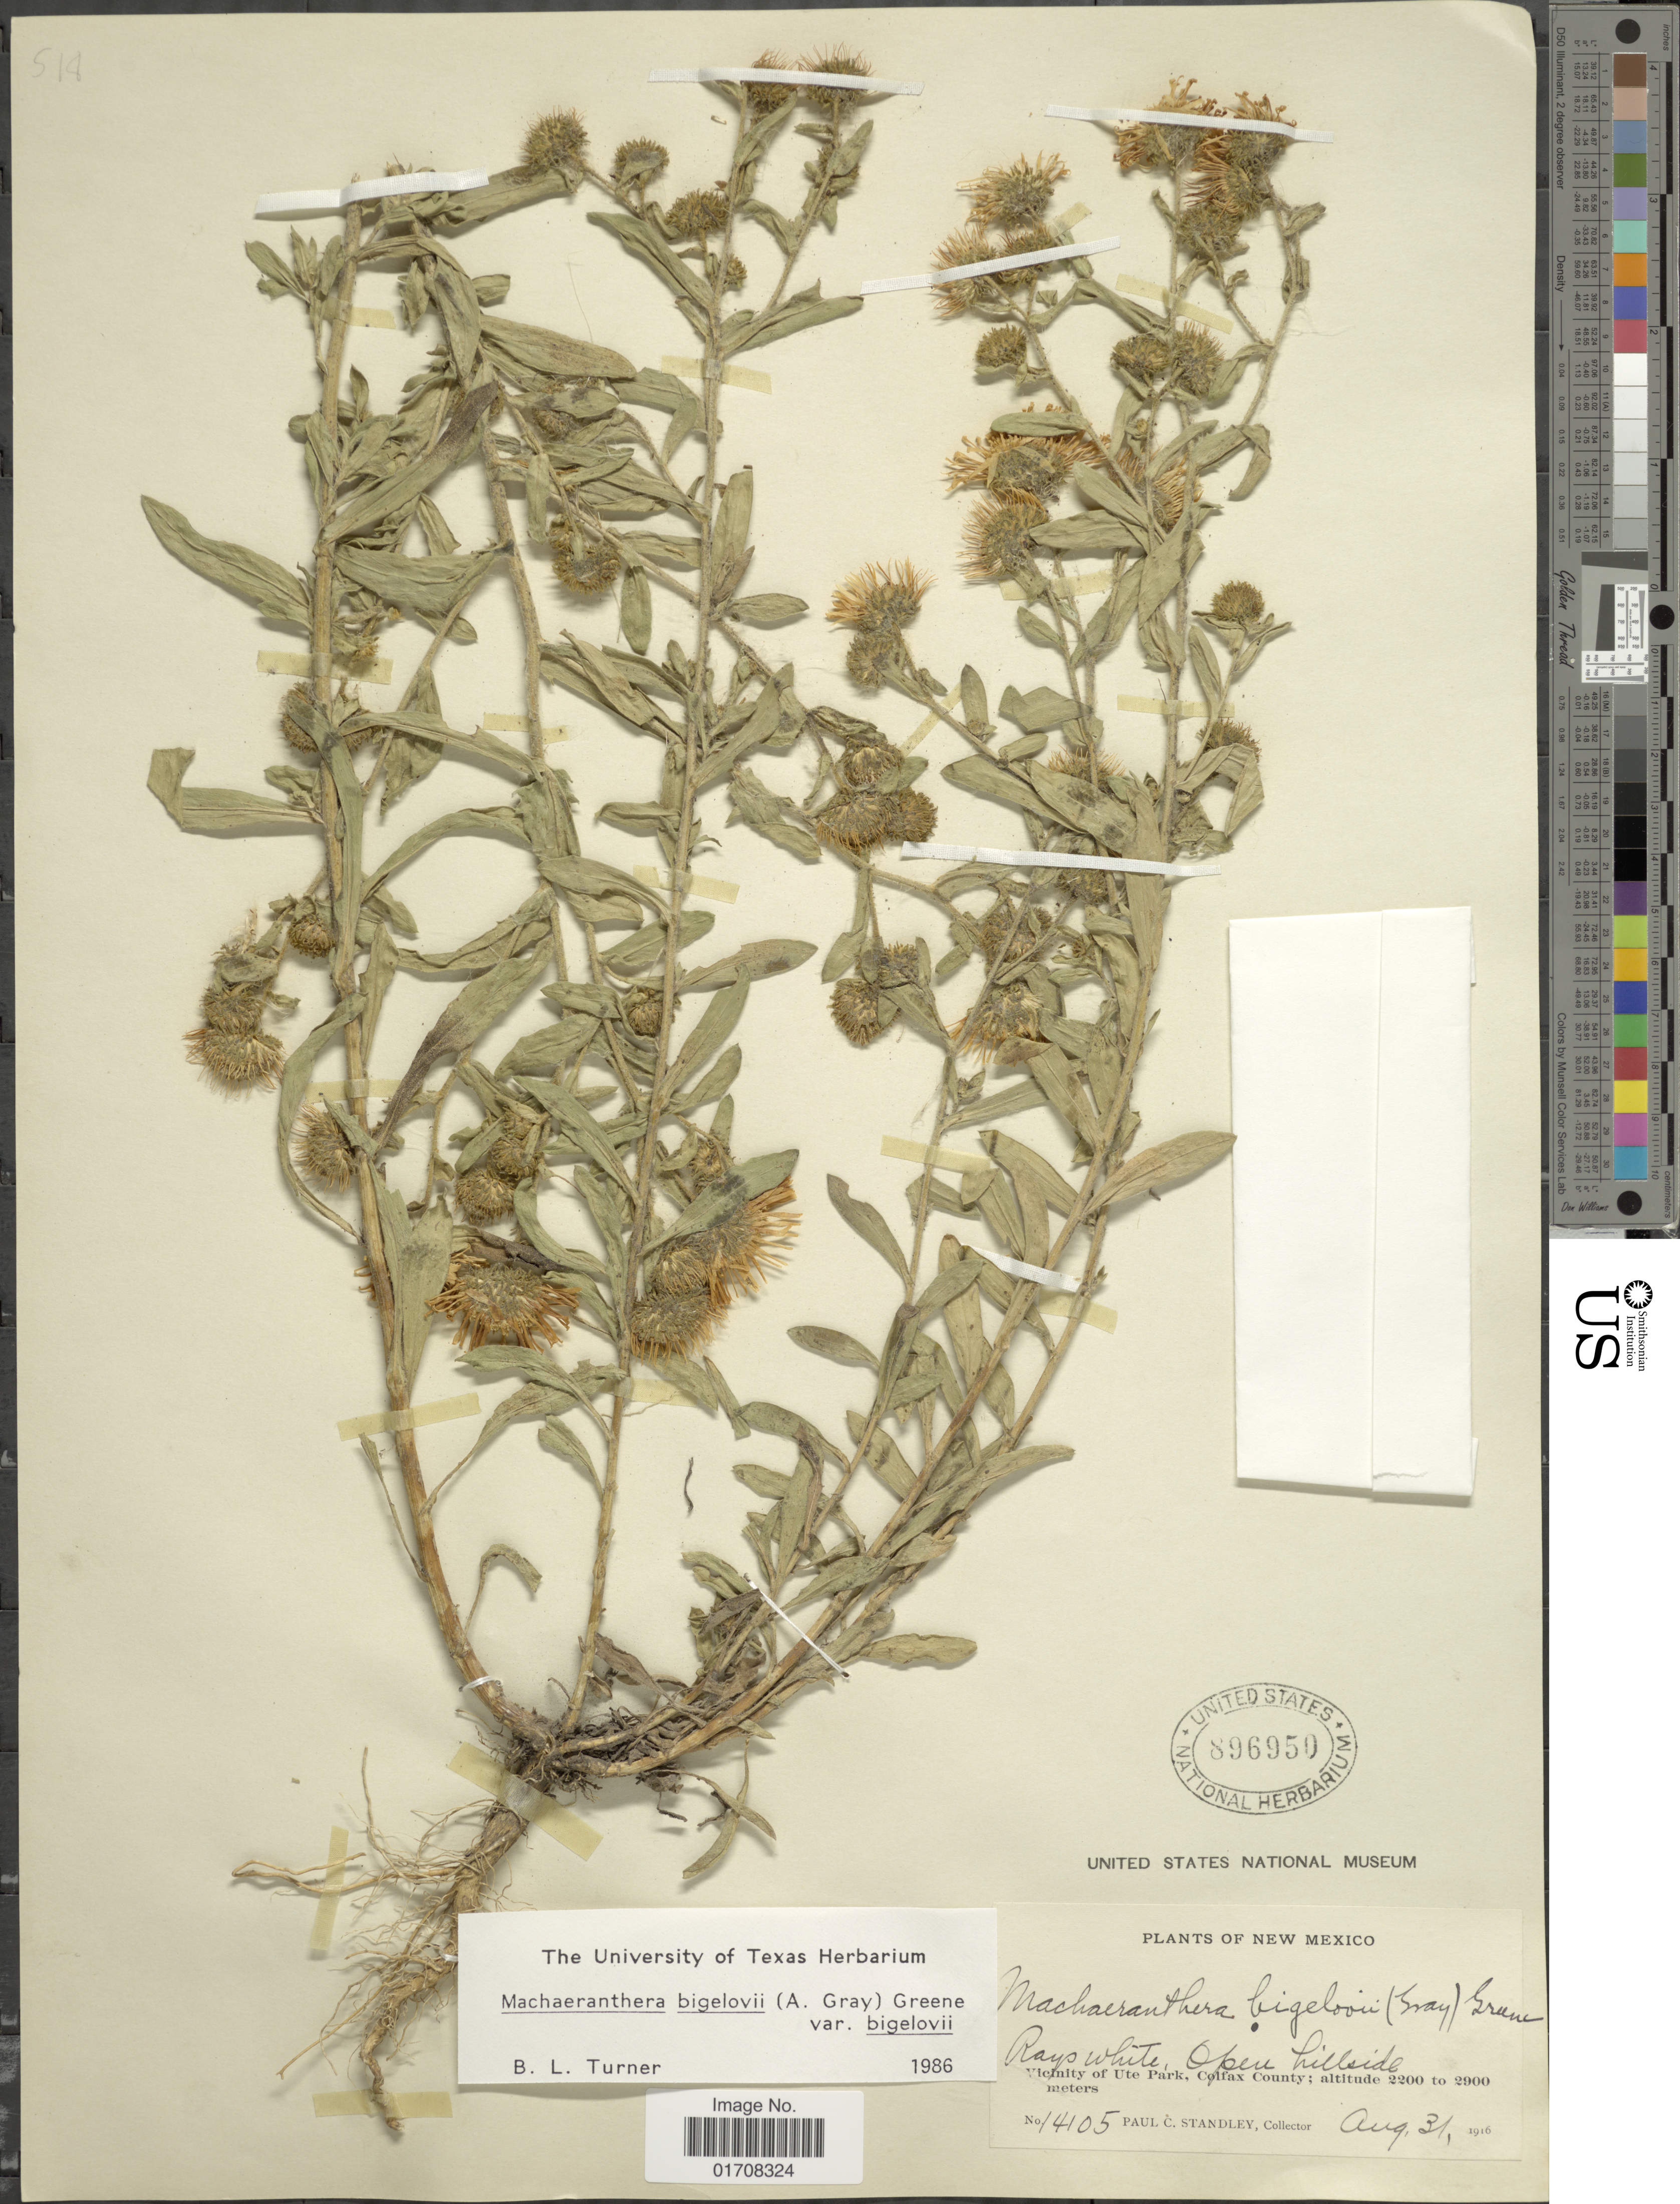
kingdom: Plantae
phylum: Tracheophyta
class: Magnoliopsida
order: Asterales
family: Asteraceae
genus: Machaeranthera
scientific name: Machaeranthera bigelovii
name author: (A. Gray) Greene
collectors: P. C. Standley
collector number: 14105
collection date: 1916-08-31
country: United States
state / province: New Mexico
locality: Vicinity of Ute Park, Colfax County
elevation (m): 2200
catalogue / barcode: US 896950